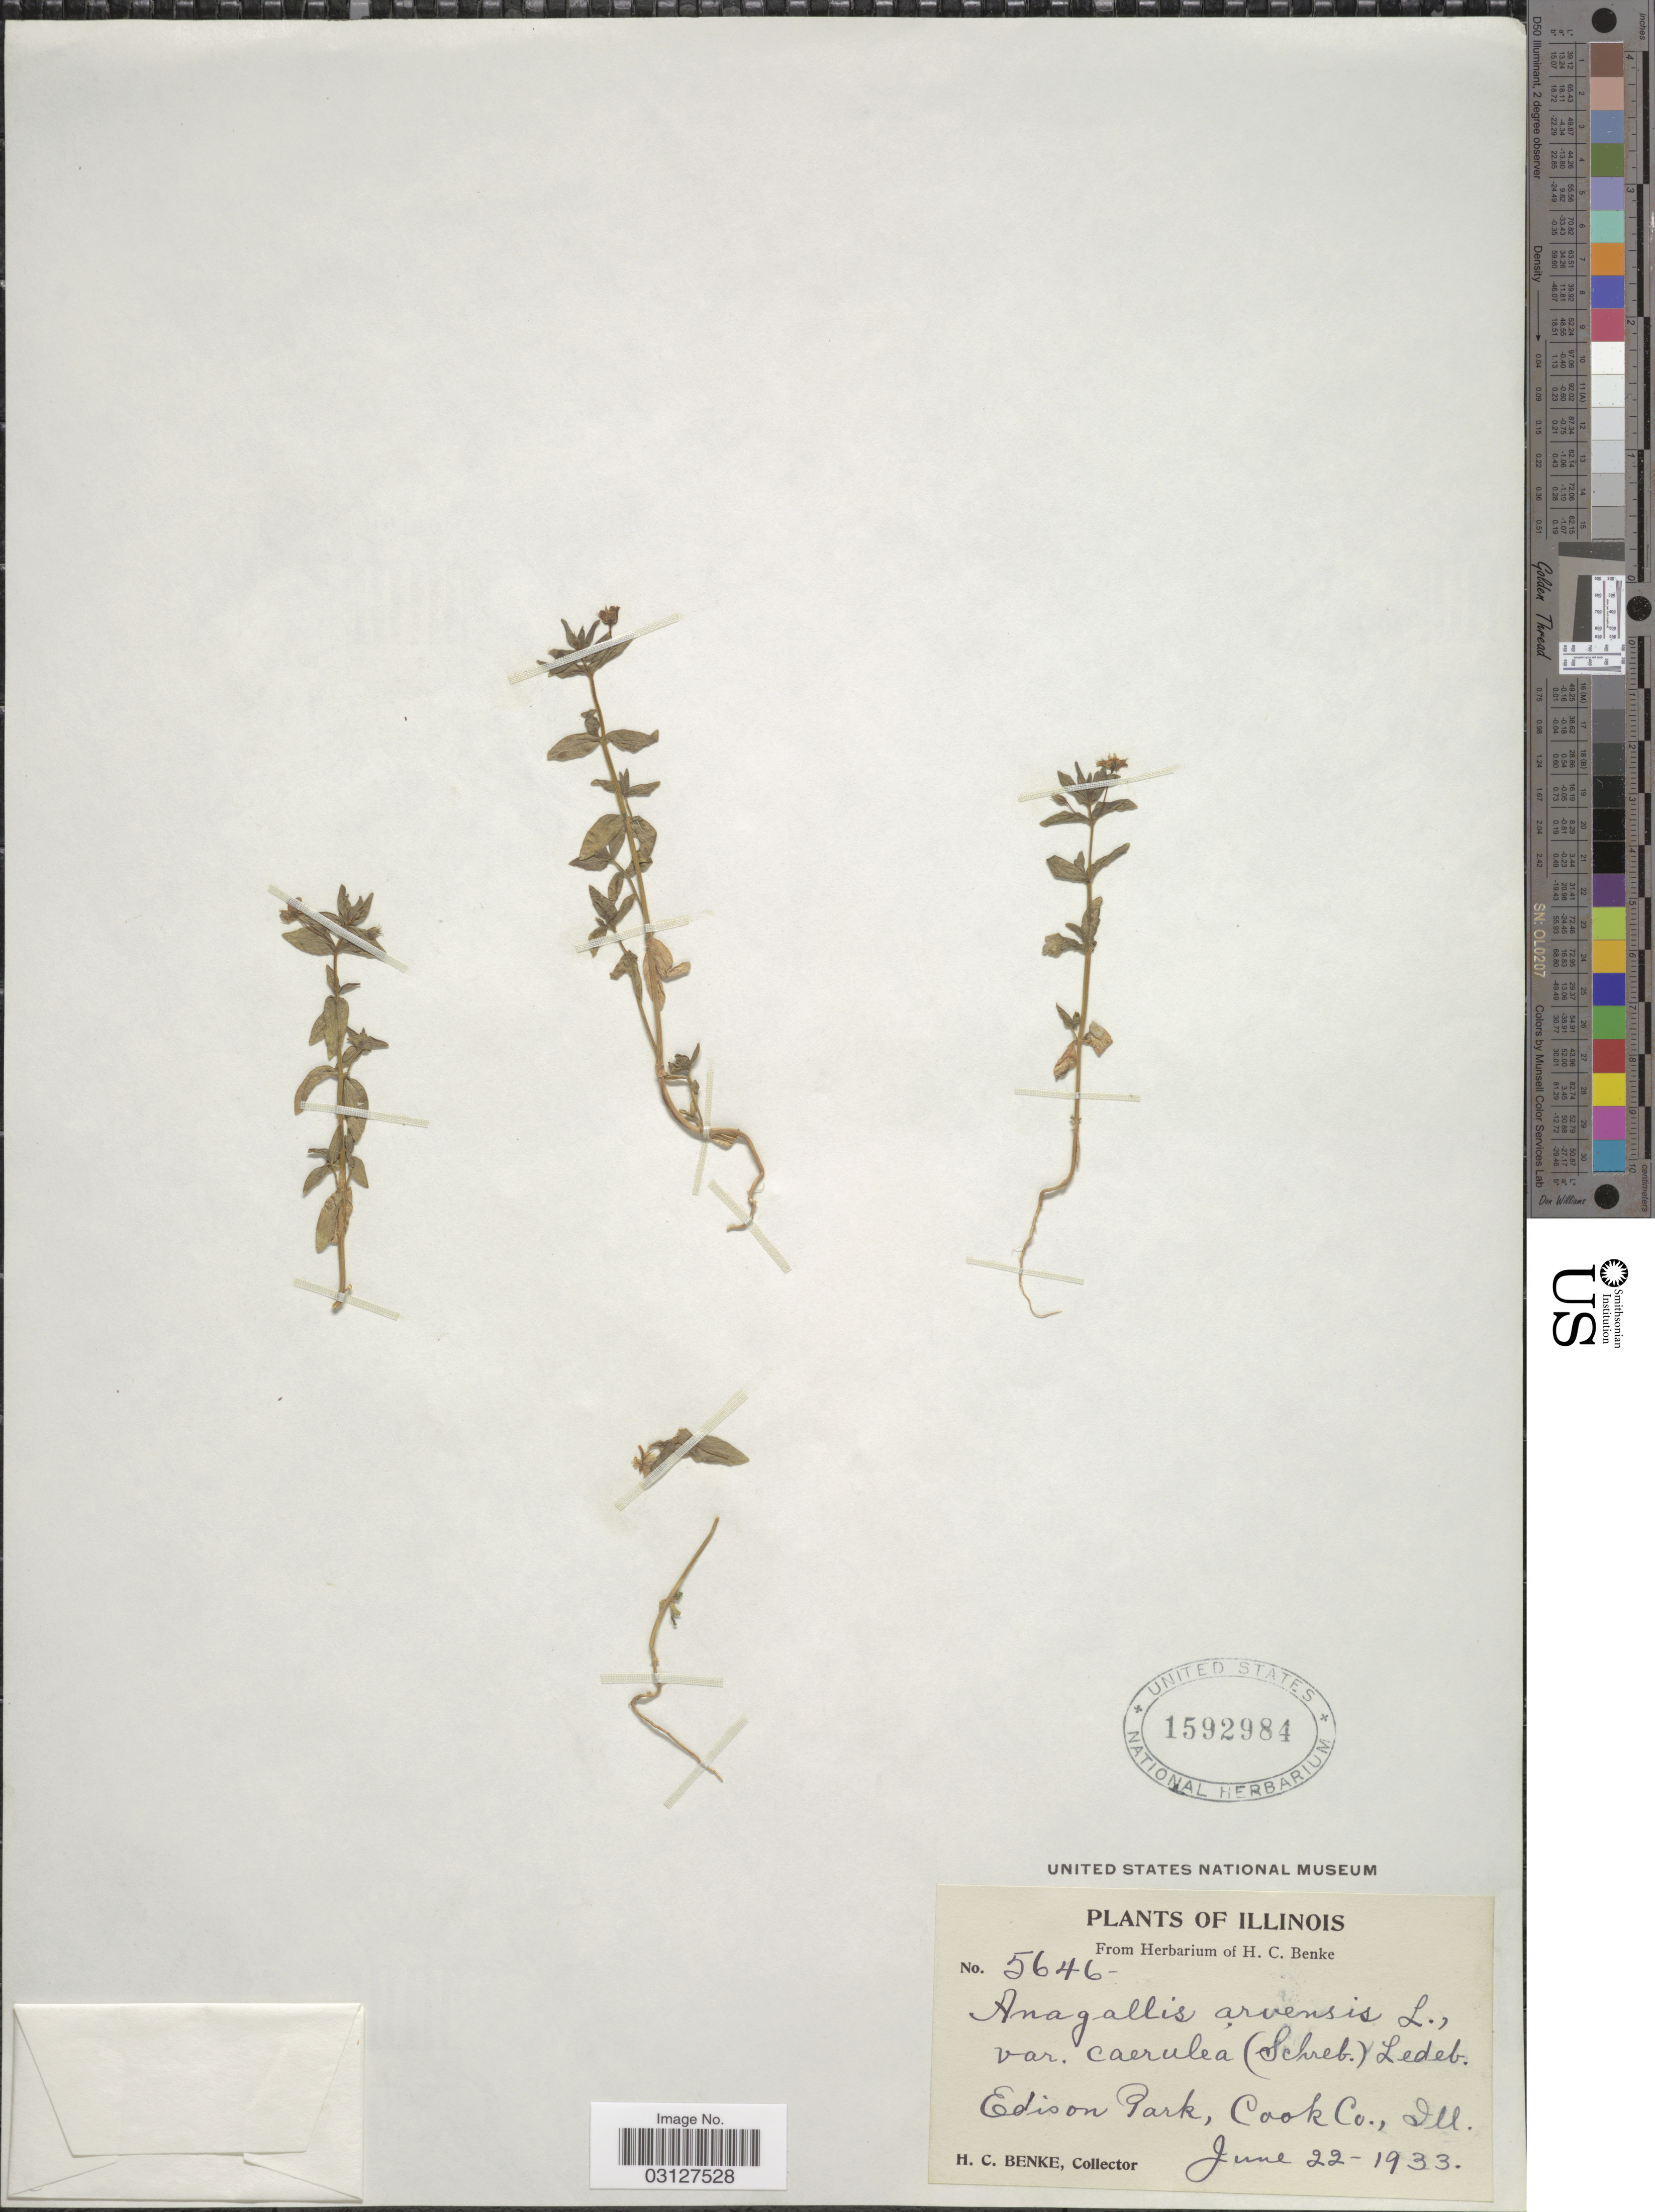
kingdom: Plantae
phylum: Tracheophyta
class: Magnoliopsida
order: Ericales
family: Primulaceae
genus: Anagallis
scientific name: Anagallis arvensis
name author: L.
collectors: H. Benke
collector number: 5646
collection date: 1933-06-22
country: United States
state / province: Illinois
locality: Edison Park, Cook Co.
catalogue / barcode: US 1592984